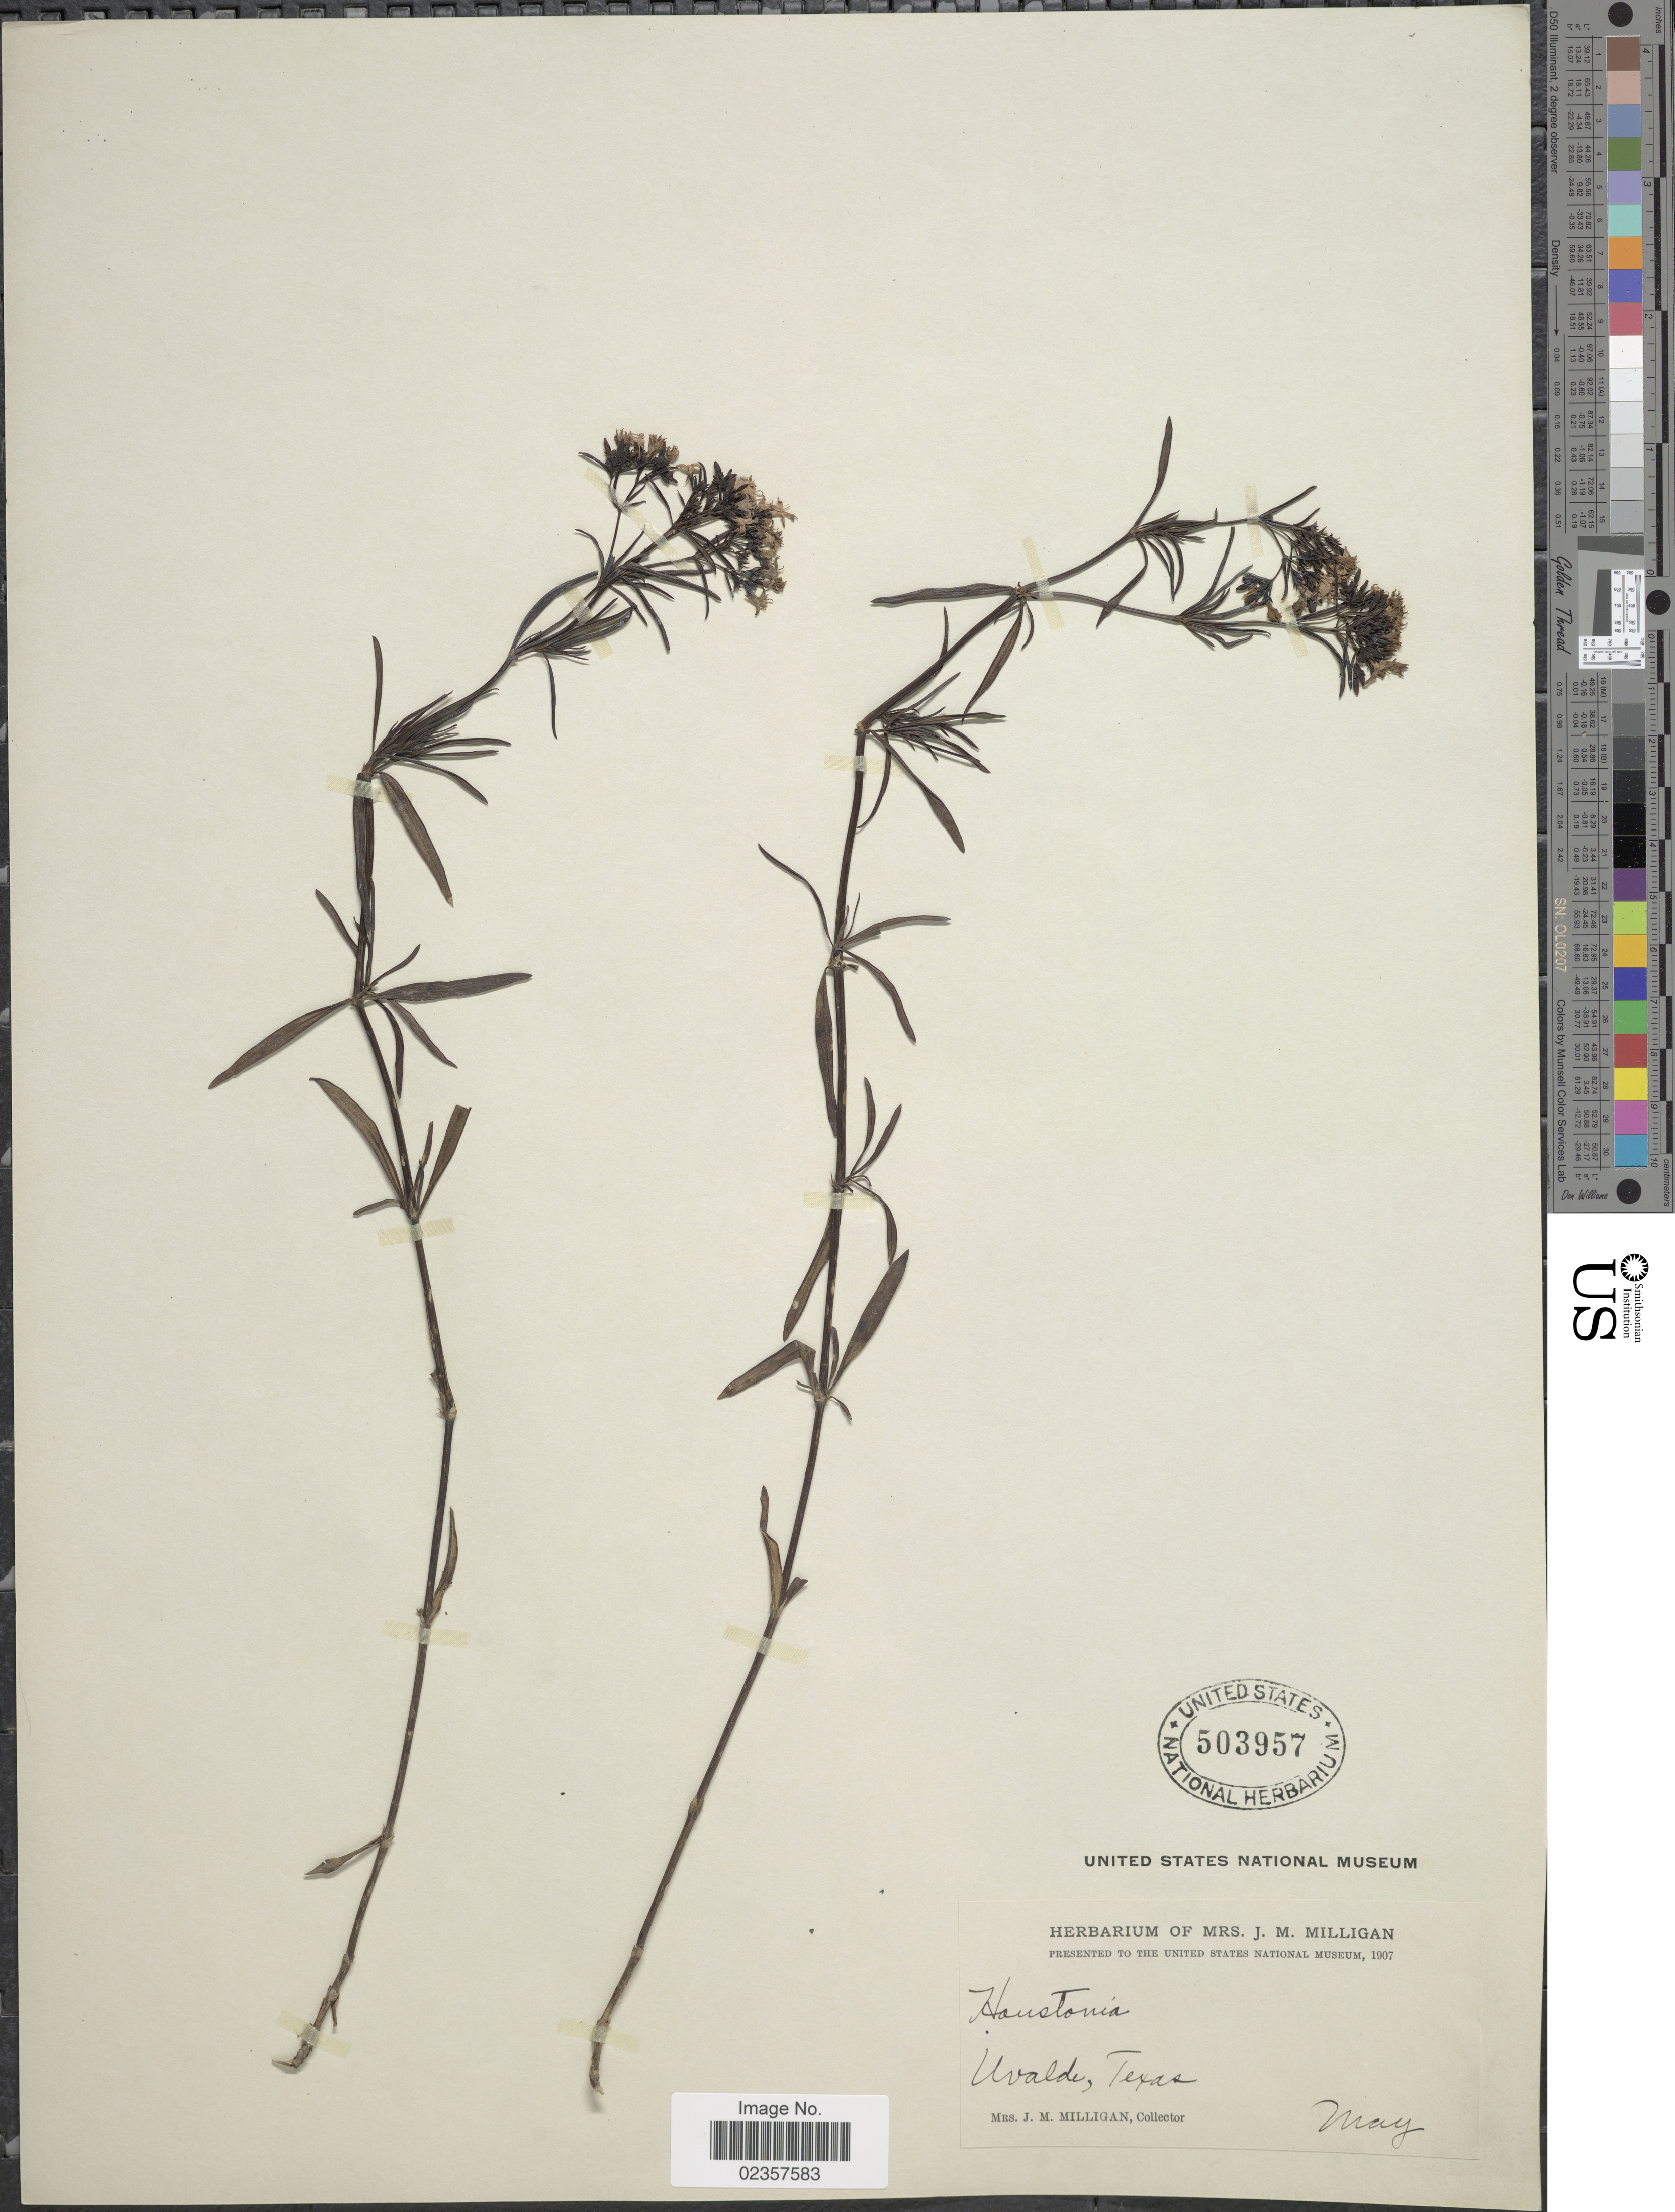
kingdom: Plantae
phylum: Tracheophyta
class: Magnoliopsida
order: Gentianales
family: Rubiaceae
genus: Houstonia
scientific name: Houstonia nigricans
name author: (Lam.) Fernald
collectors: J. M. Milligan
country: United States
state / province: Texas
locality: Uvalde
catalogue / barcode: US 503957